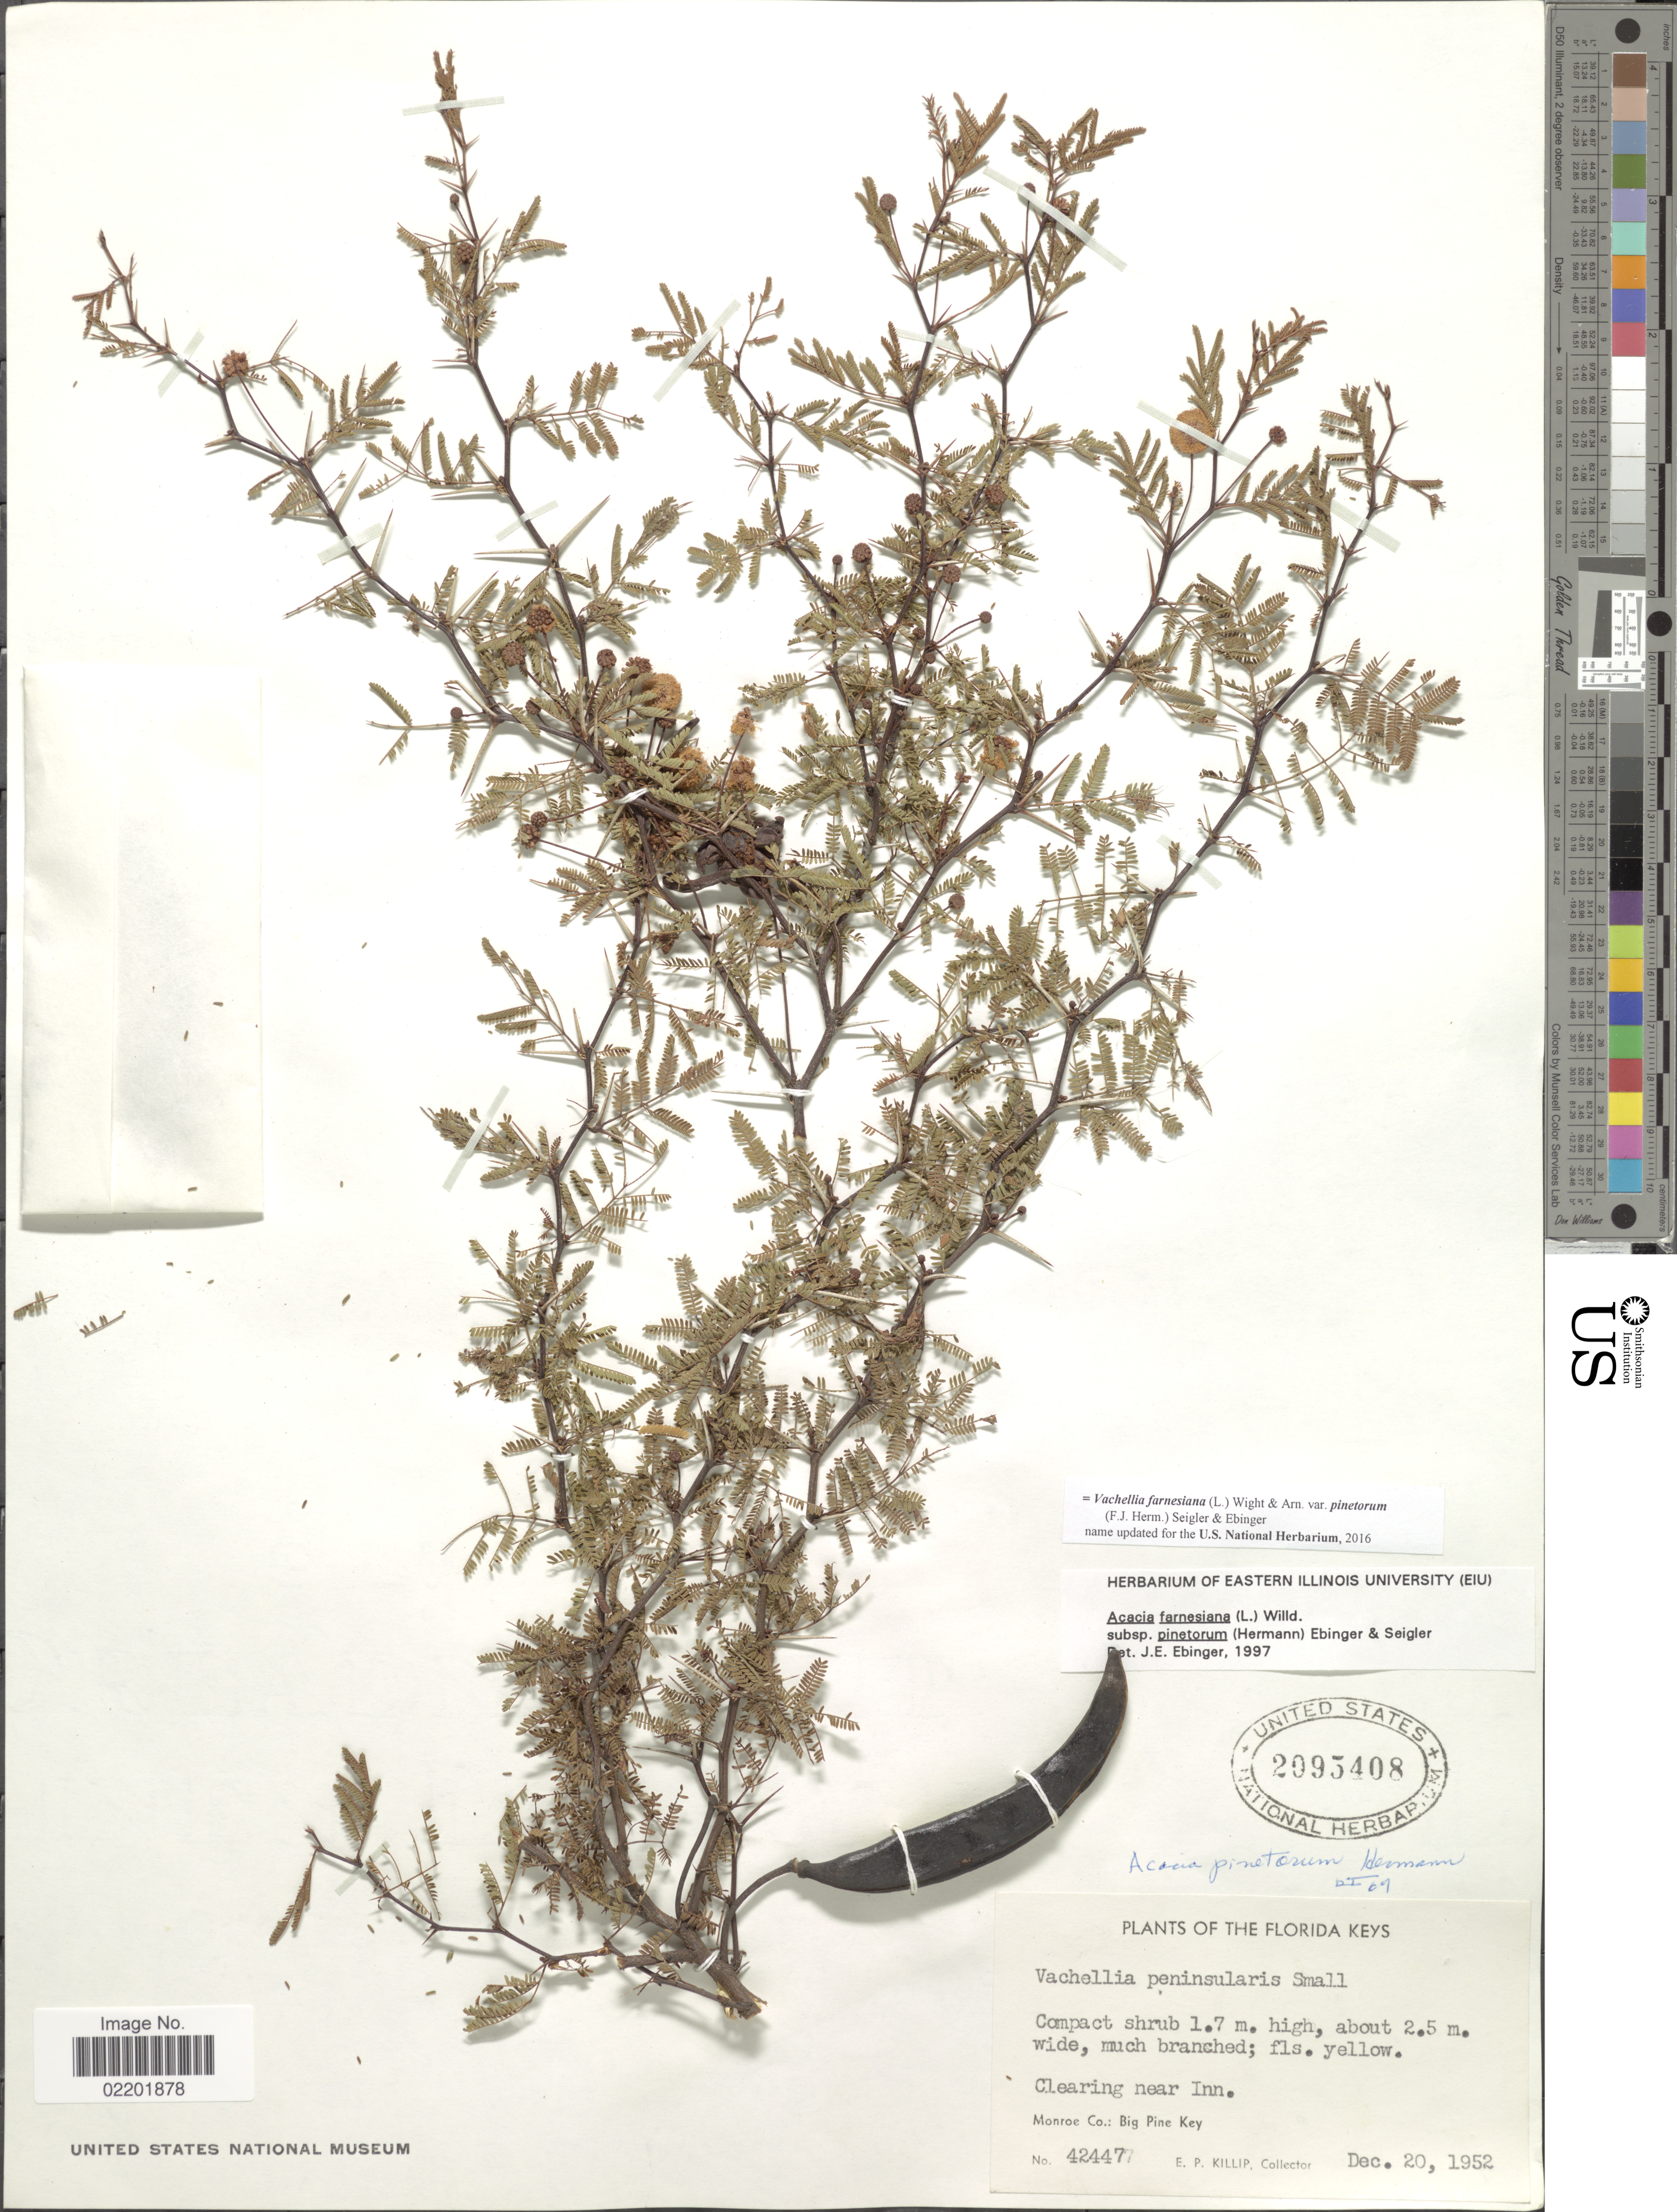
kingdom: Plantae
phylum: Tracheophyta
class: Magnoliopsida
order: Fabales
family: Fabaceae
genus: Vachellia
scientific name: Vachellia farnesiana var. farnesiana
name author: (L.) Wight & Arn.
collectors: E. P. Killip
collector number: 42447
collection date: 1952-12-20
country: United States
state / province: Florida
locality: Florida Keys, clearing near Inn, Monroe Co., Big Pine Key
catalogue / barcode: US 2095408